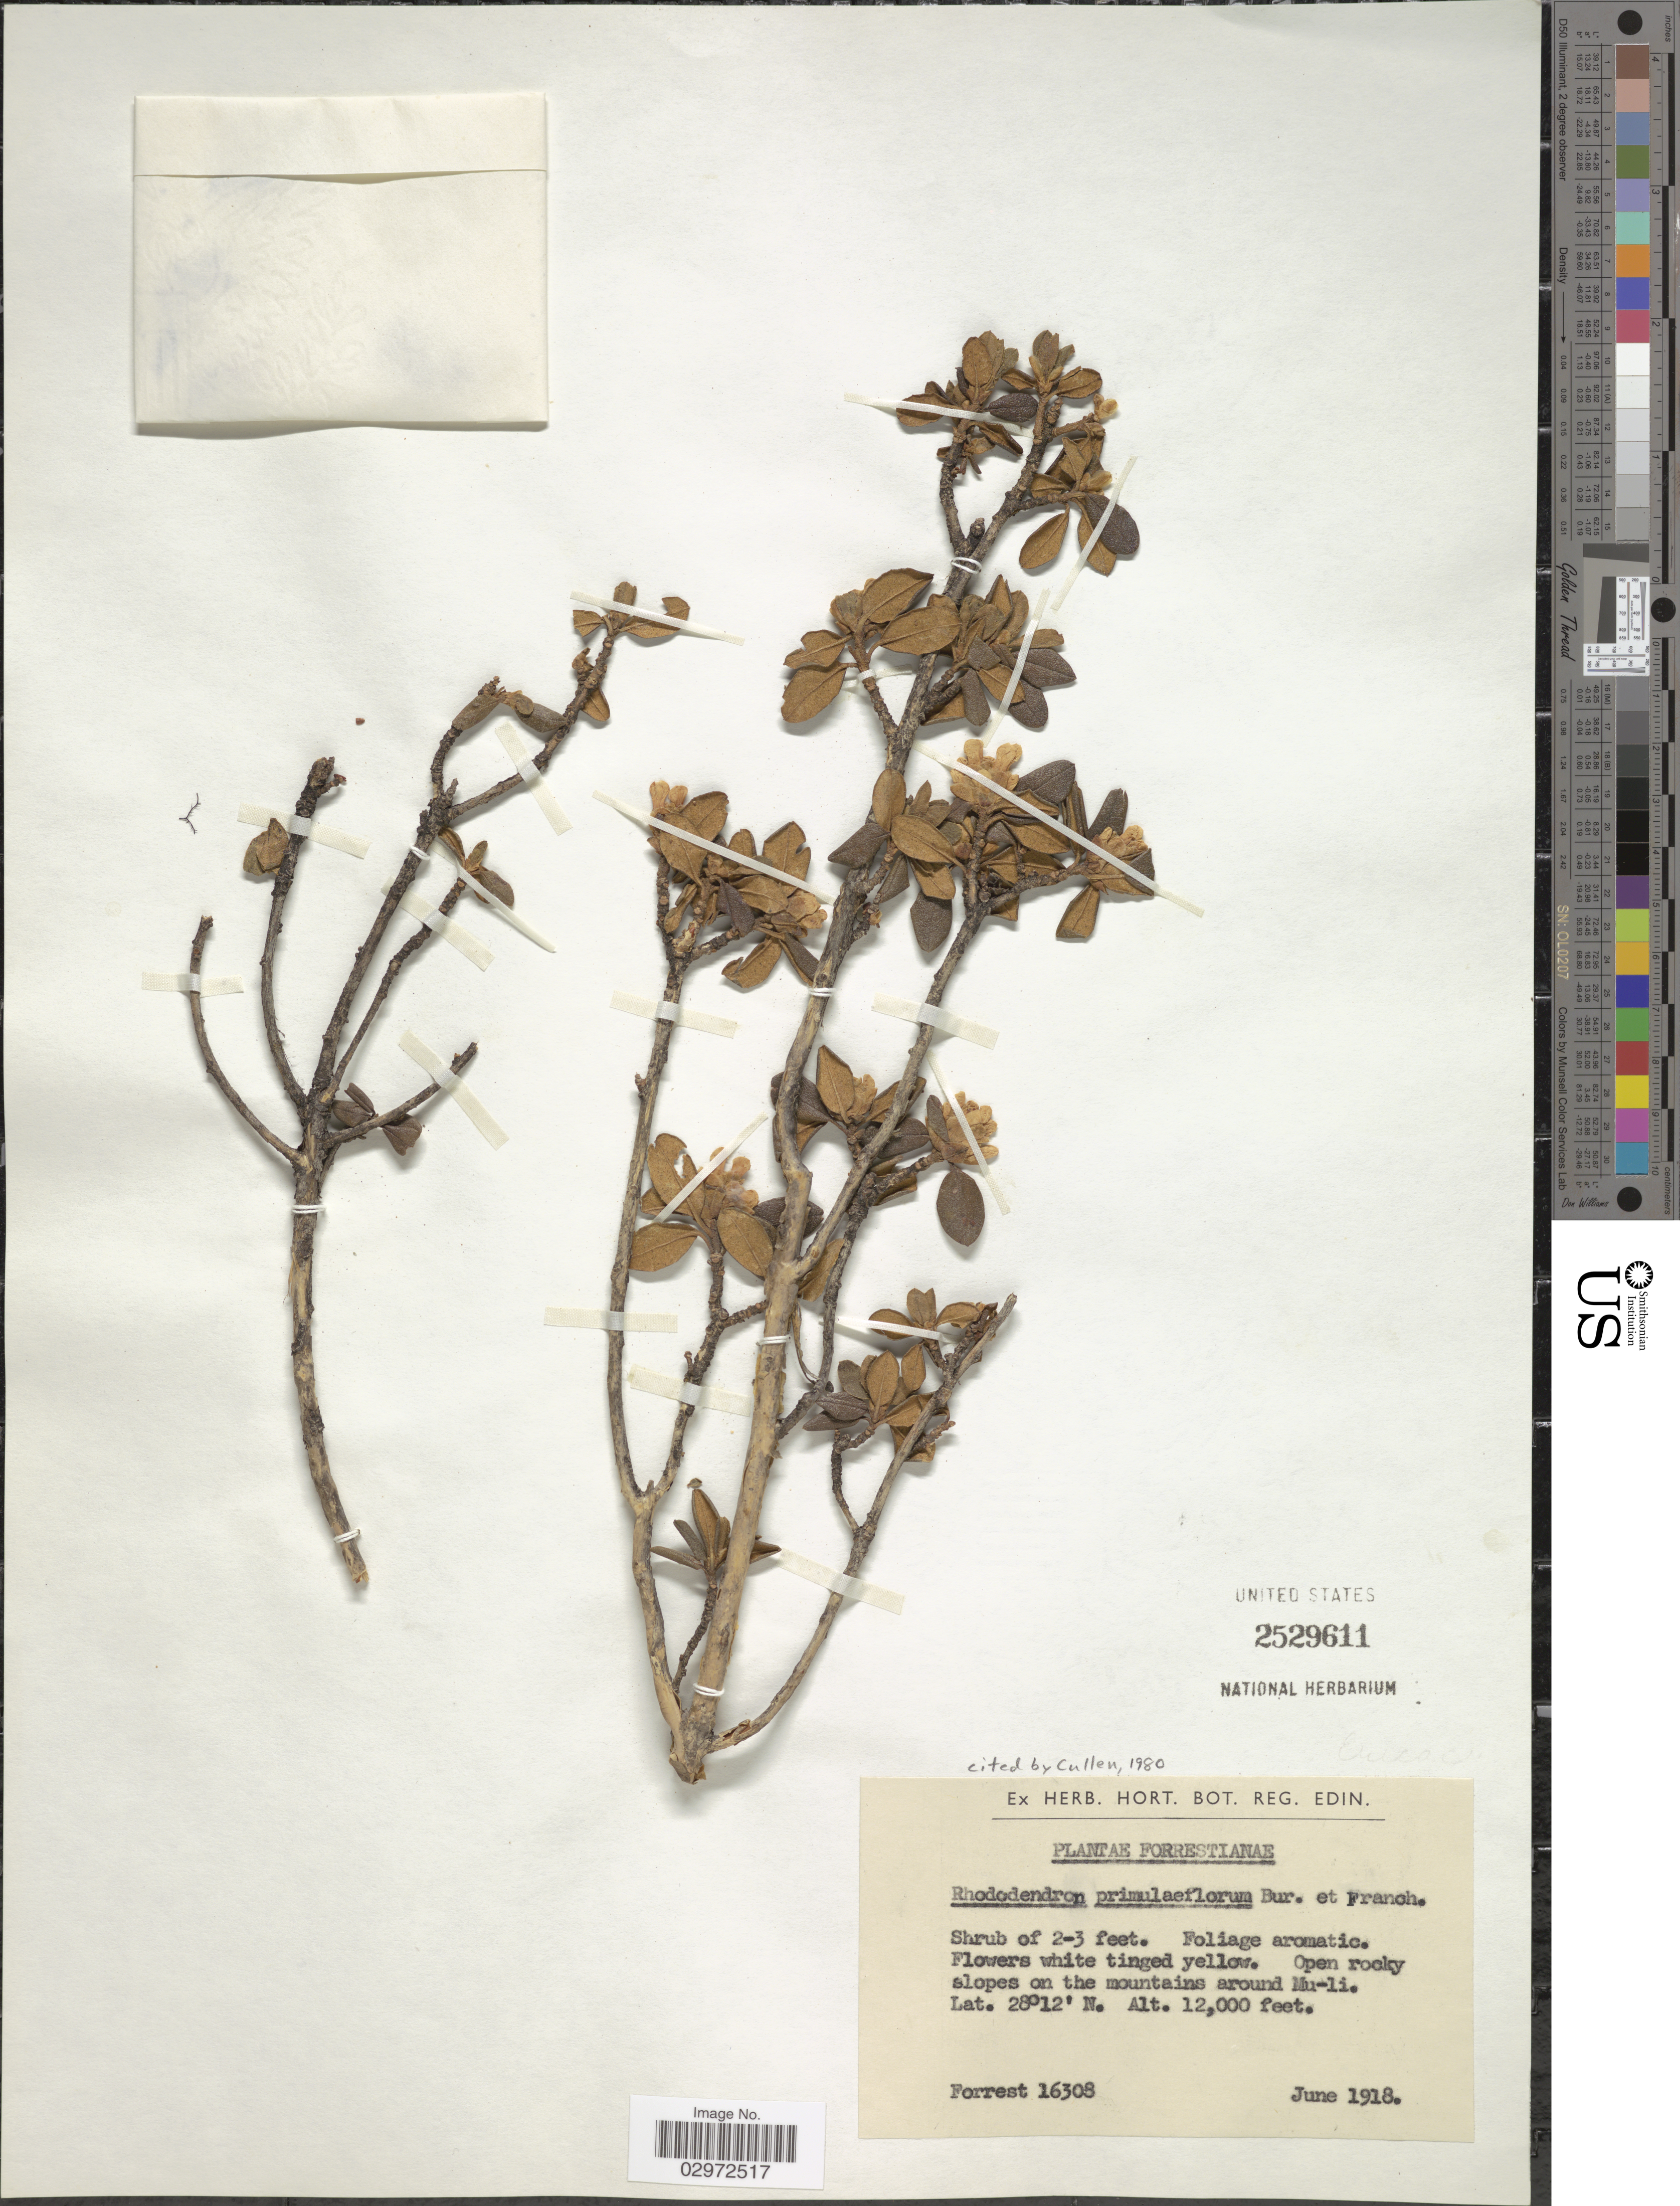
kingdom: Plantae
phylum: Tracheophyta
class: Magnoliopsida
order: Ericales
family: Ericaceae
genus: Rhododendron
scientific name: Rhododendron primuliflorum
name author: É. Bureau & Franch.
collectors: -. Forrest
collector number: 16308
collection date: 1918-06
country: China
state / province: Sichuan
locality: Open rocky slopes on the mountains around Mu-li.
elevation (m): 3658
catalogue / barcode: US 2529611